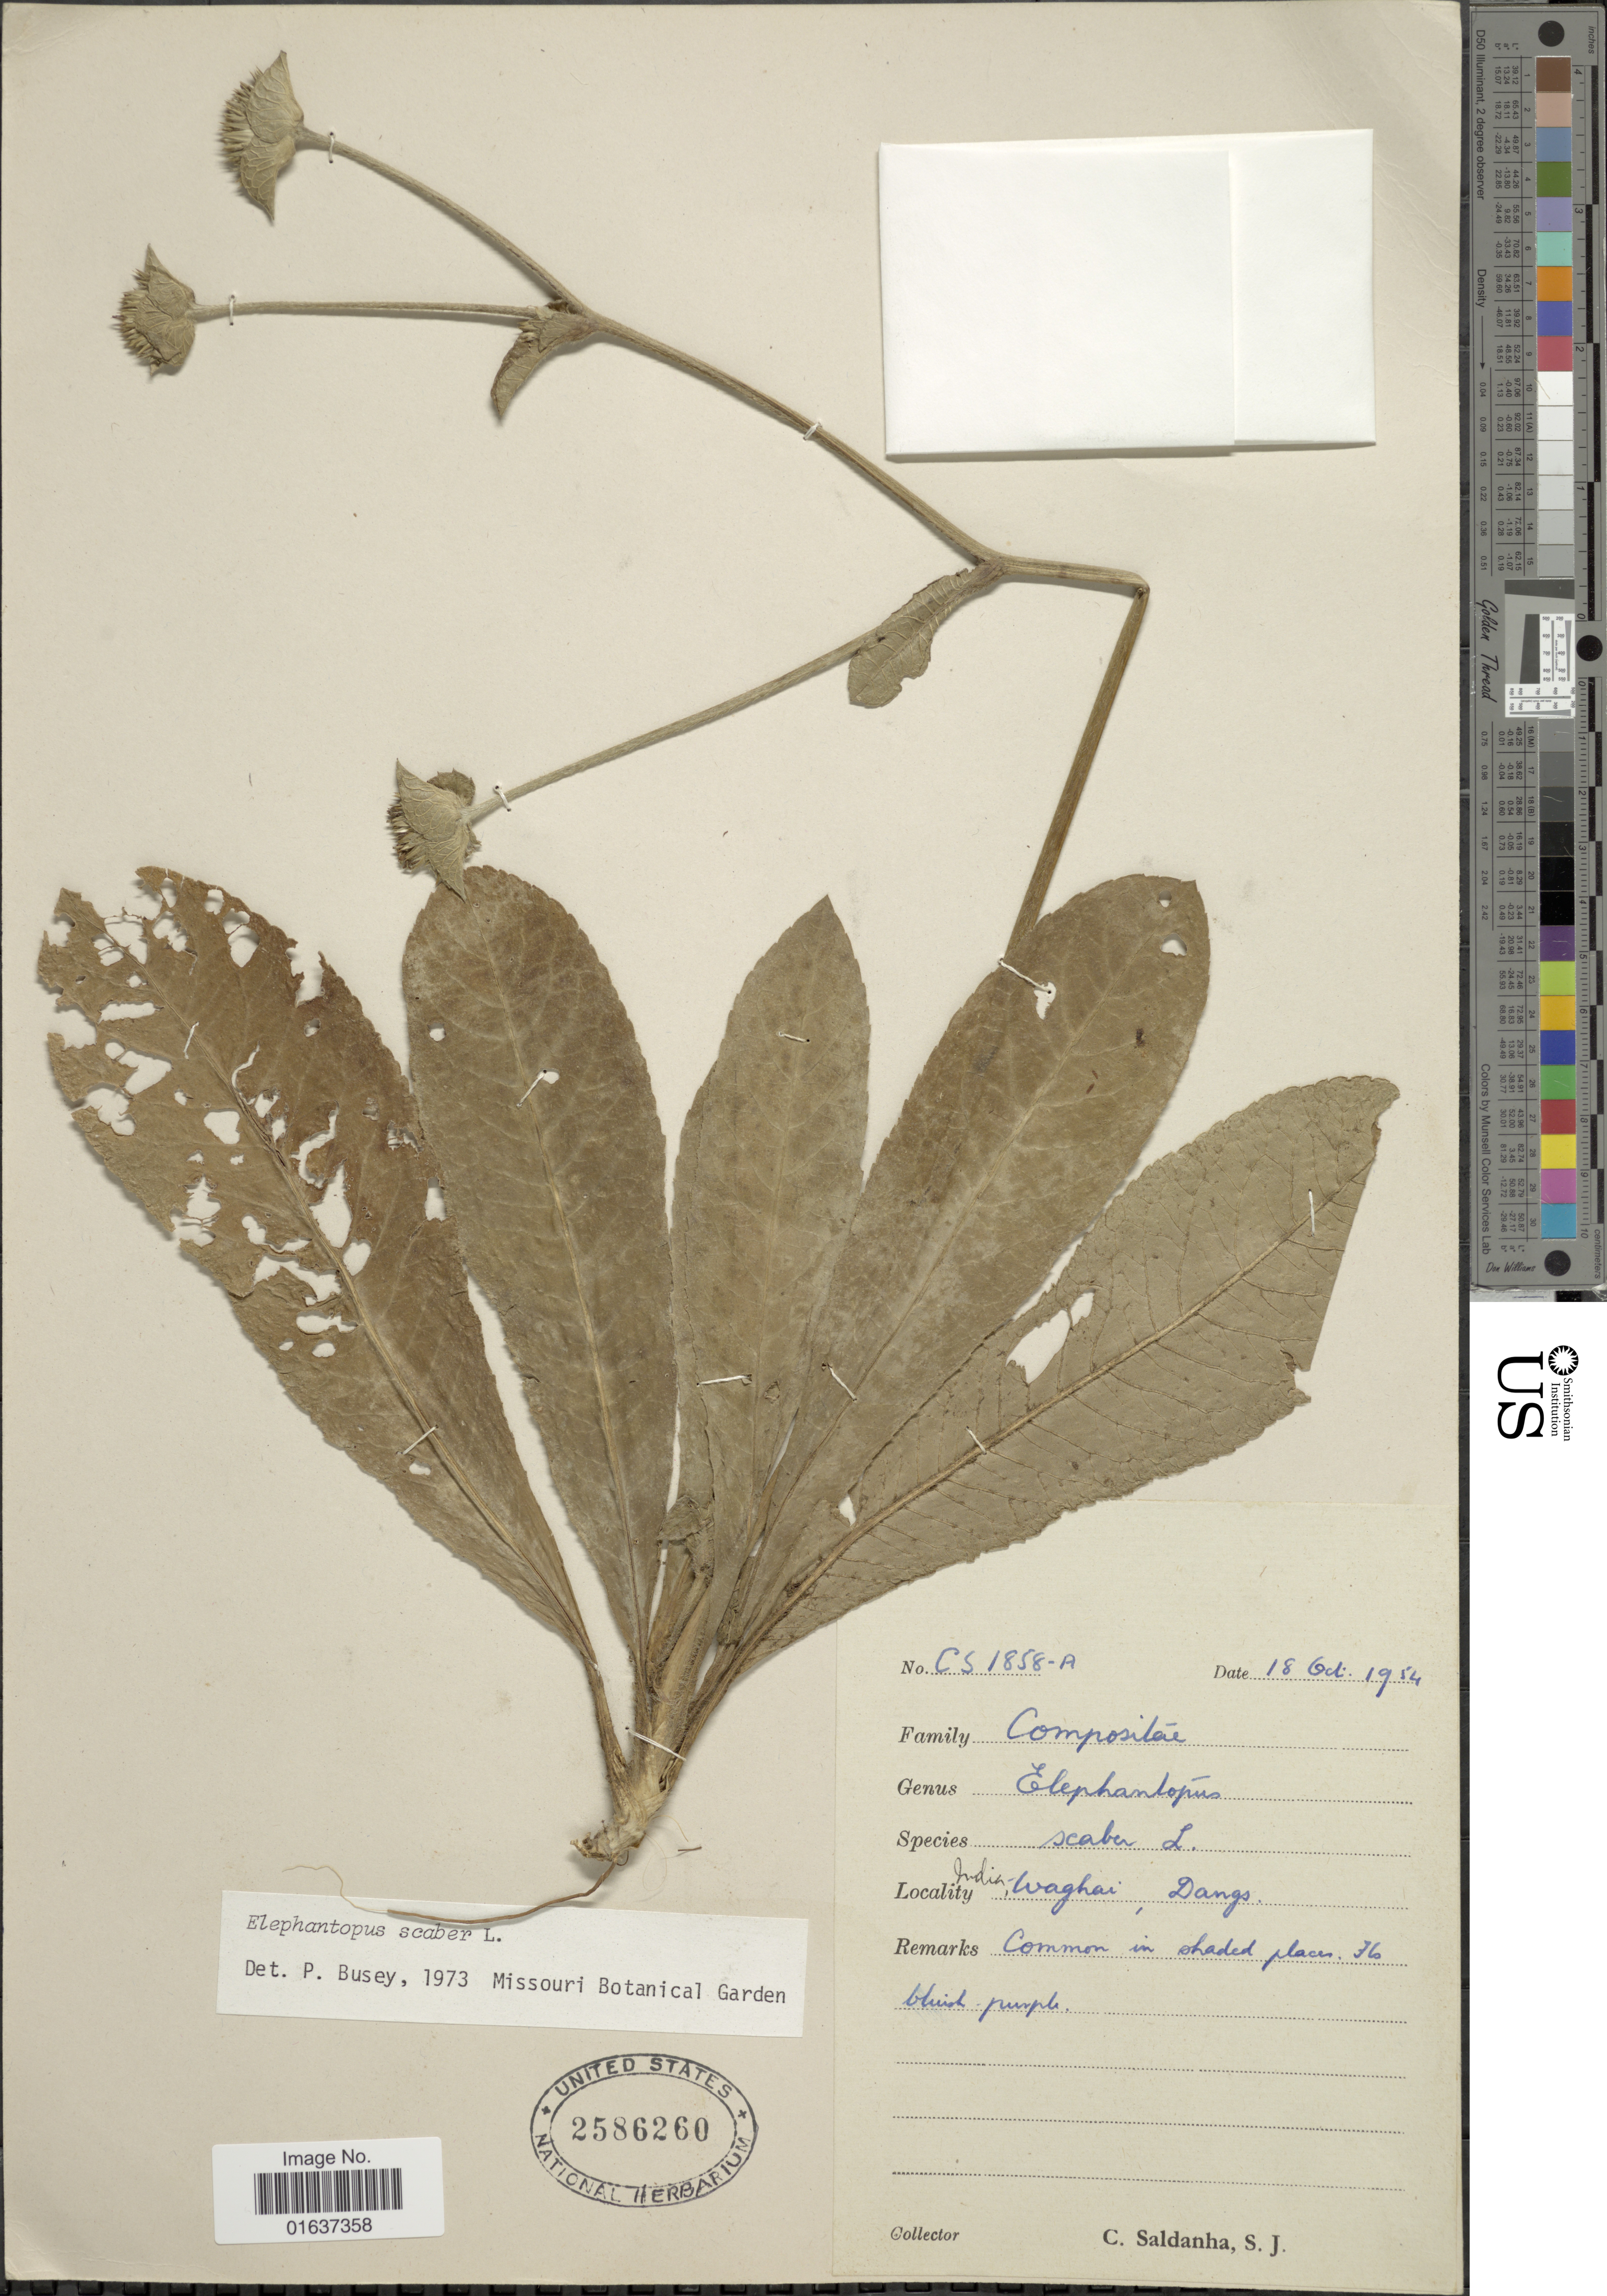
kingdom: Plantae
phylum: Tracheophyta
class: Magnoliopsida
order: Asterales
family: Asteraceae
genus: Elephantopus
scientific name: Elephantopus scaber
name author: L.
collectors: C. Saldanha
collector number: CS1858-A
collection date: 1954-10-16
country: India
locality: Waghai, Dangs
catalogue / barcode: US 2586260